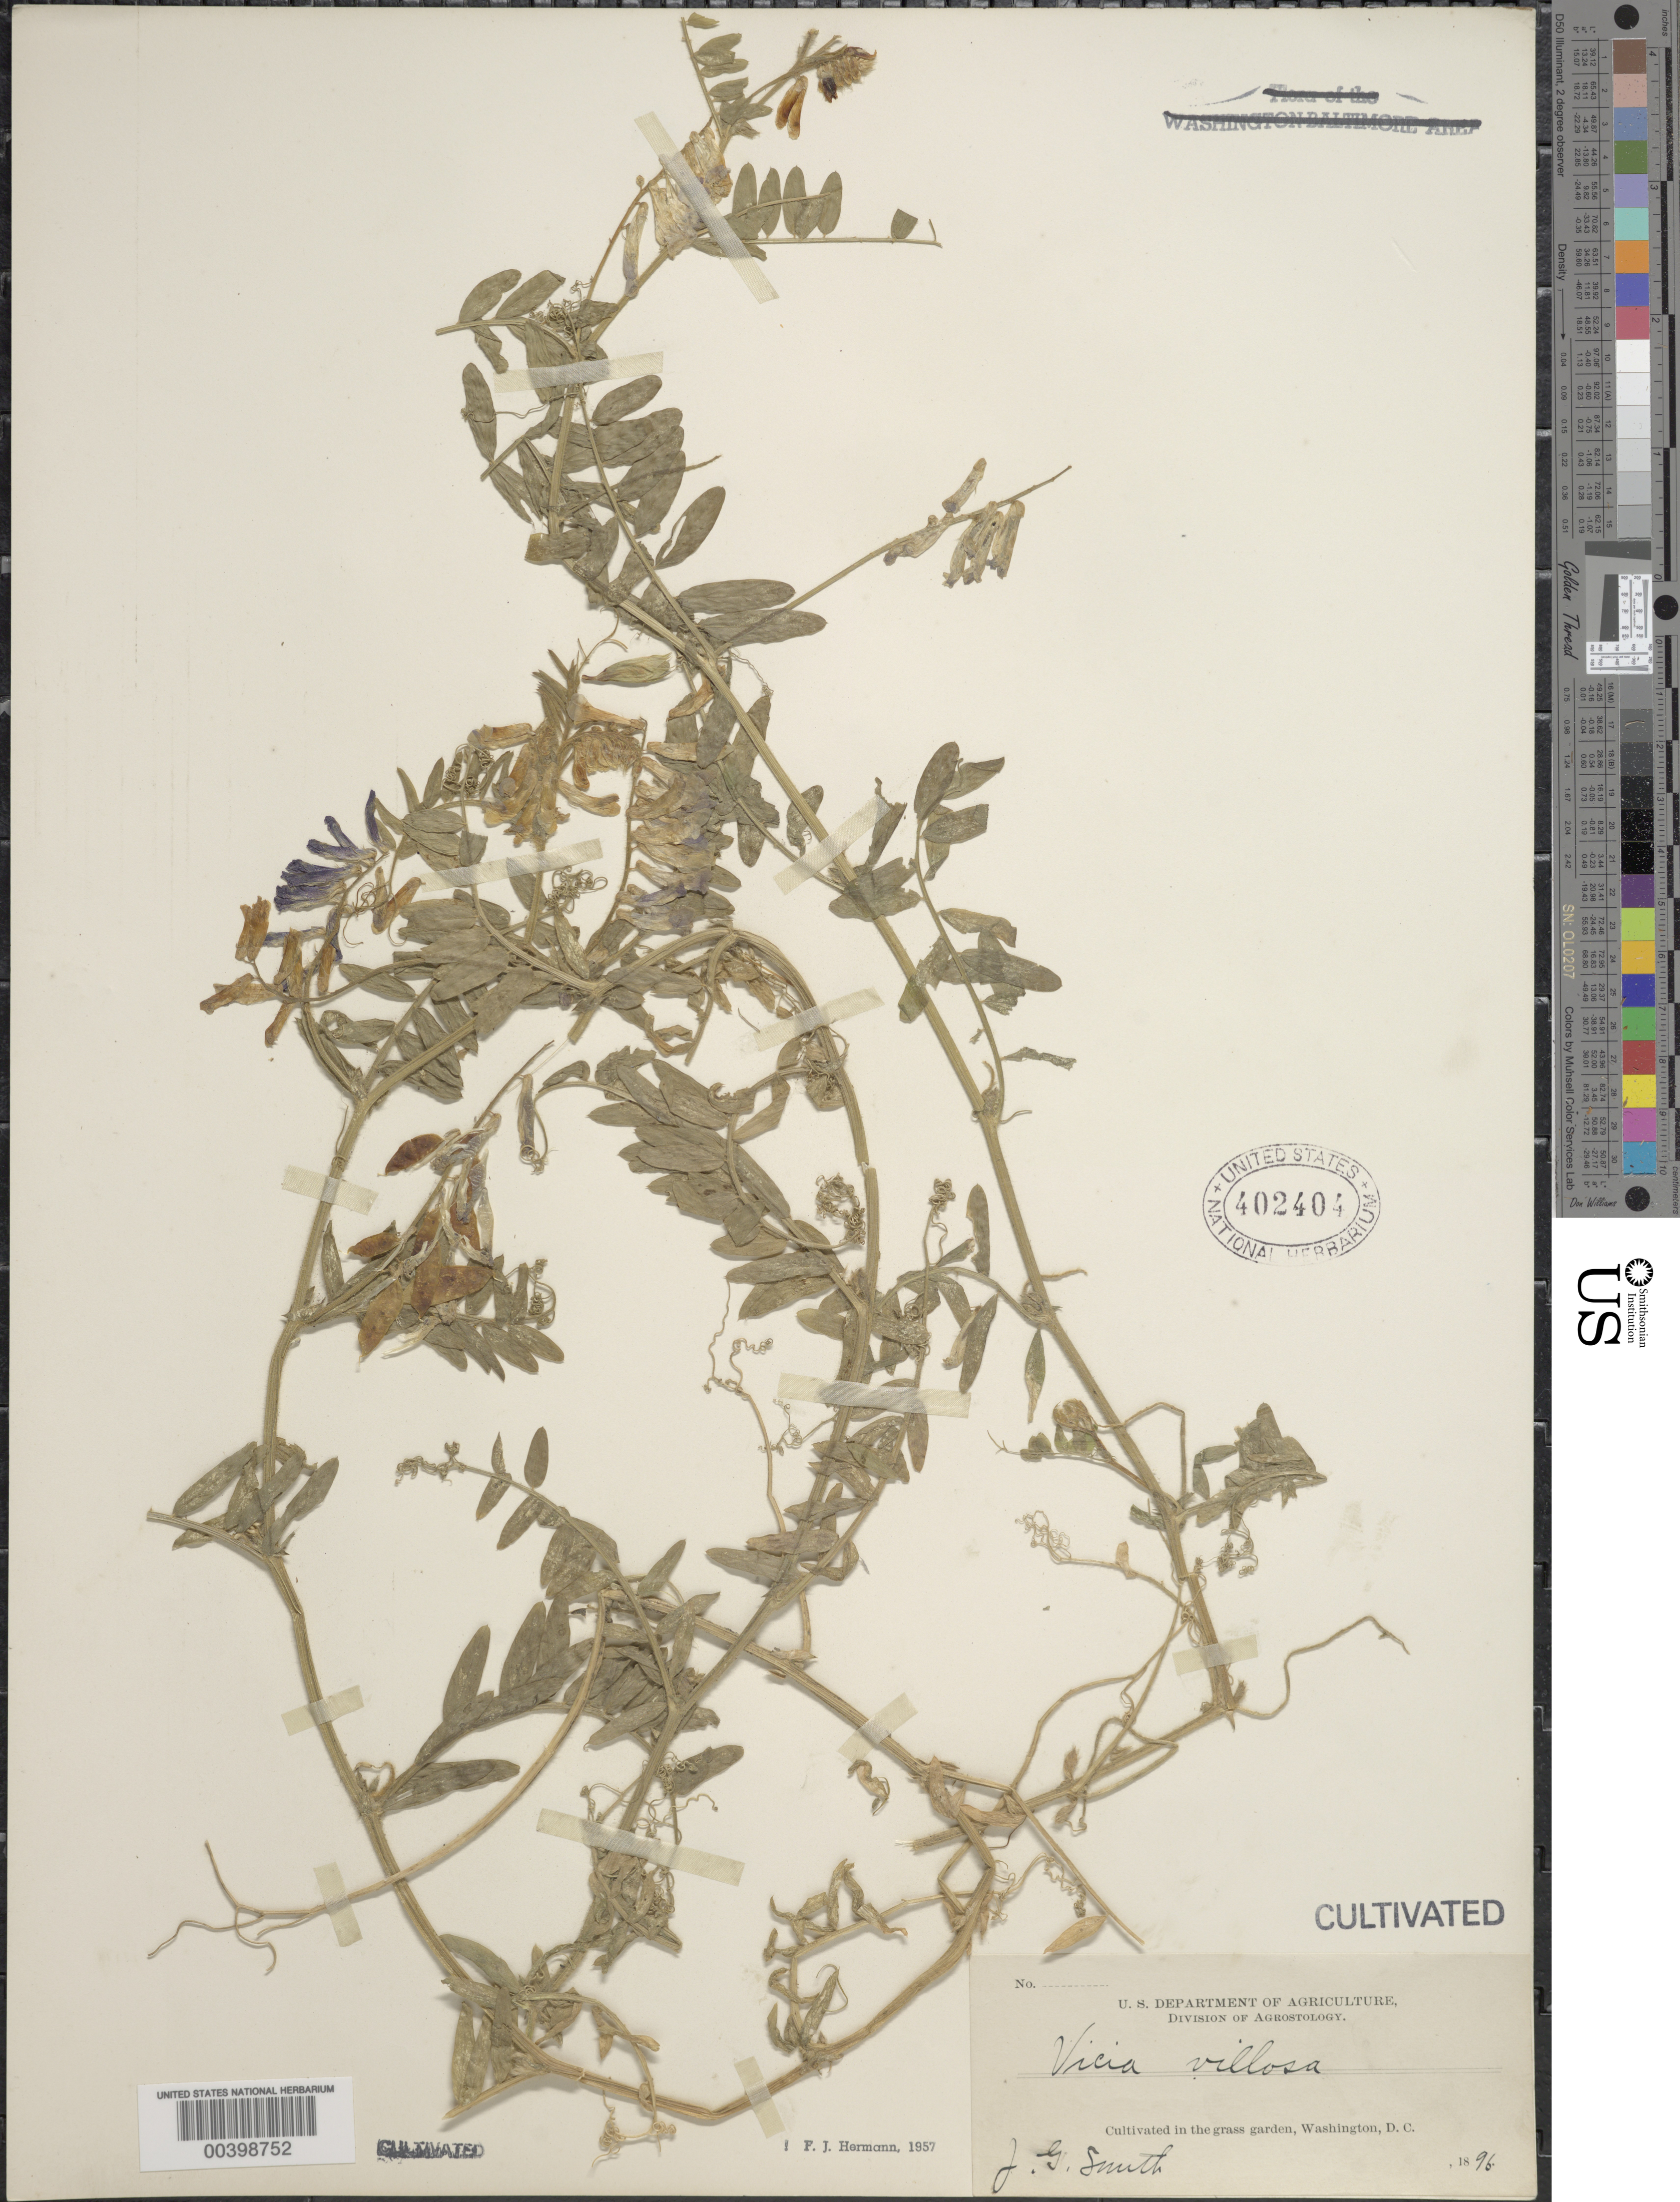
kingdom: Plantae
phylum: Tracheophyta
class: Magnoliopsida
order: Fabales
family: Fabaceae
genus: Vicia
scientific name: Vicia villosa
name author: Roth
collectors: J. G. Smith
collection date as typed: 1896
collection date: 1896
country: United States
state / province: District of Columbia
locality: Cultivated at the Dept of Agr.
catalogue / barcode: US 402404